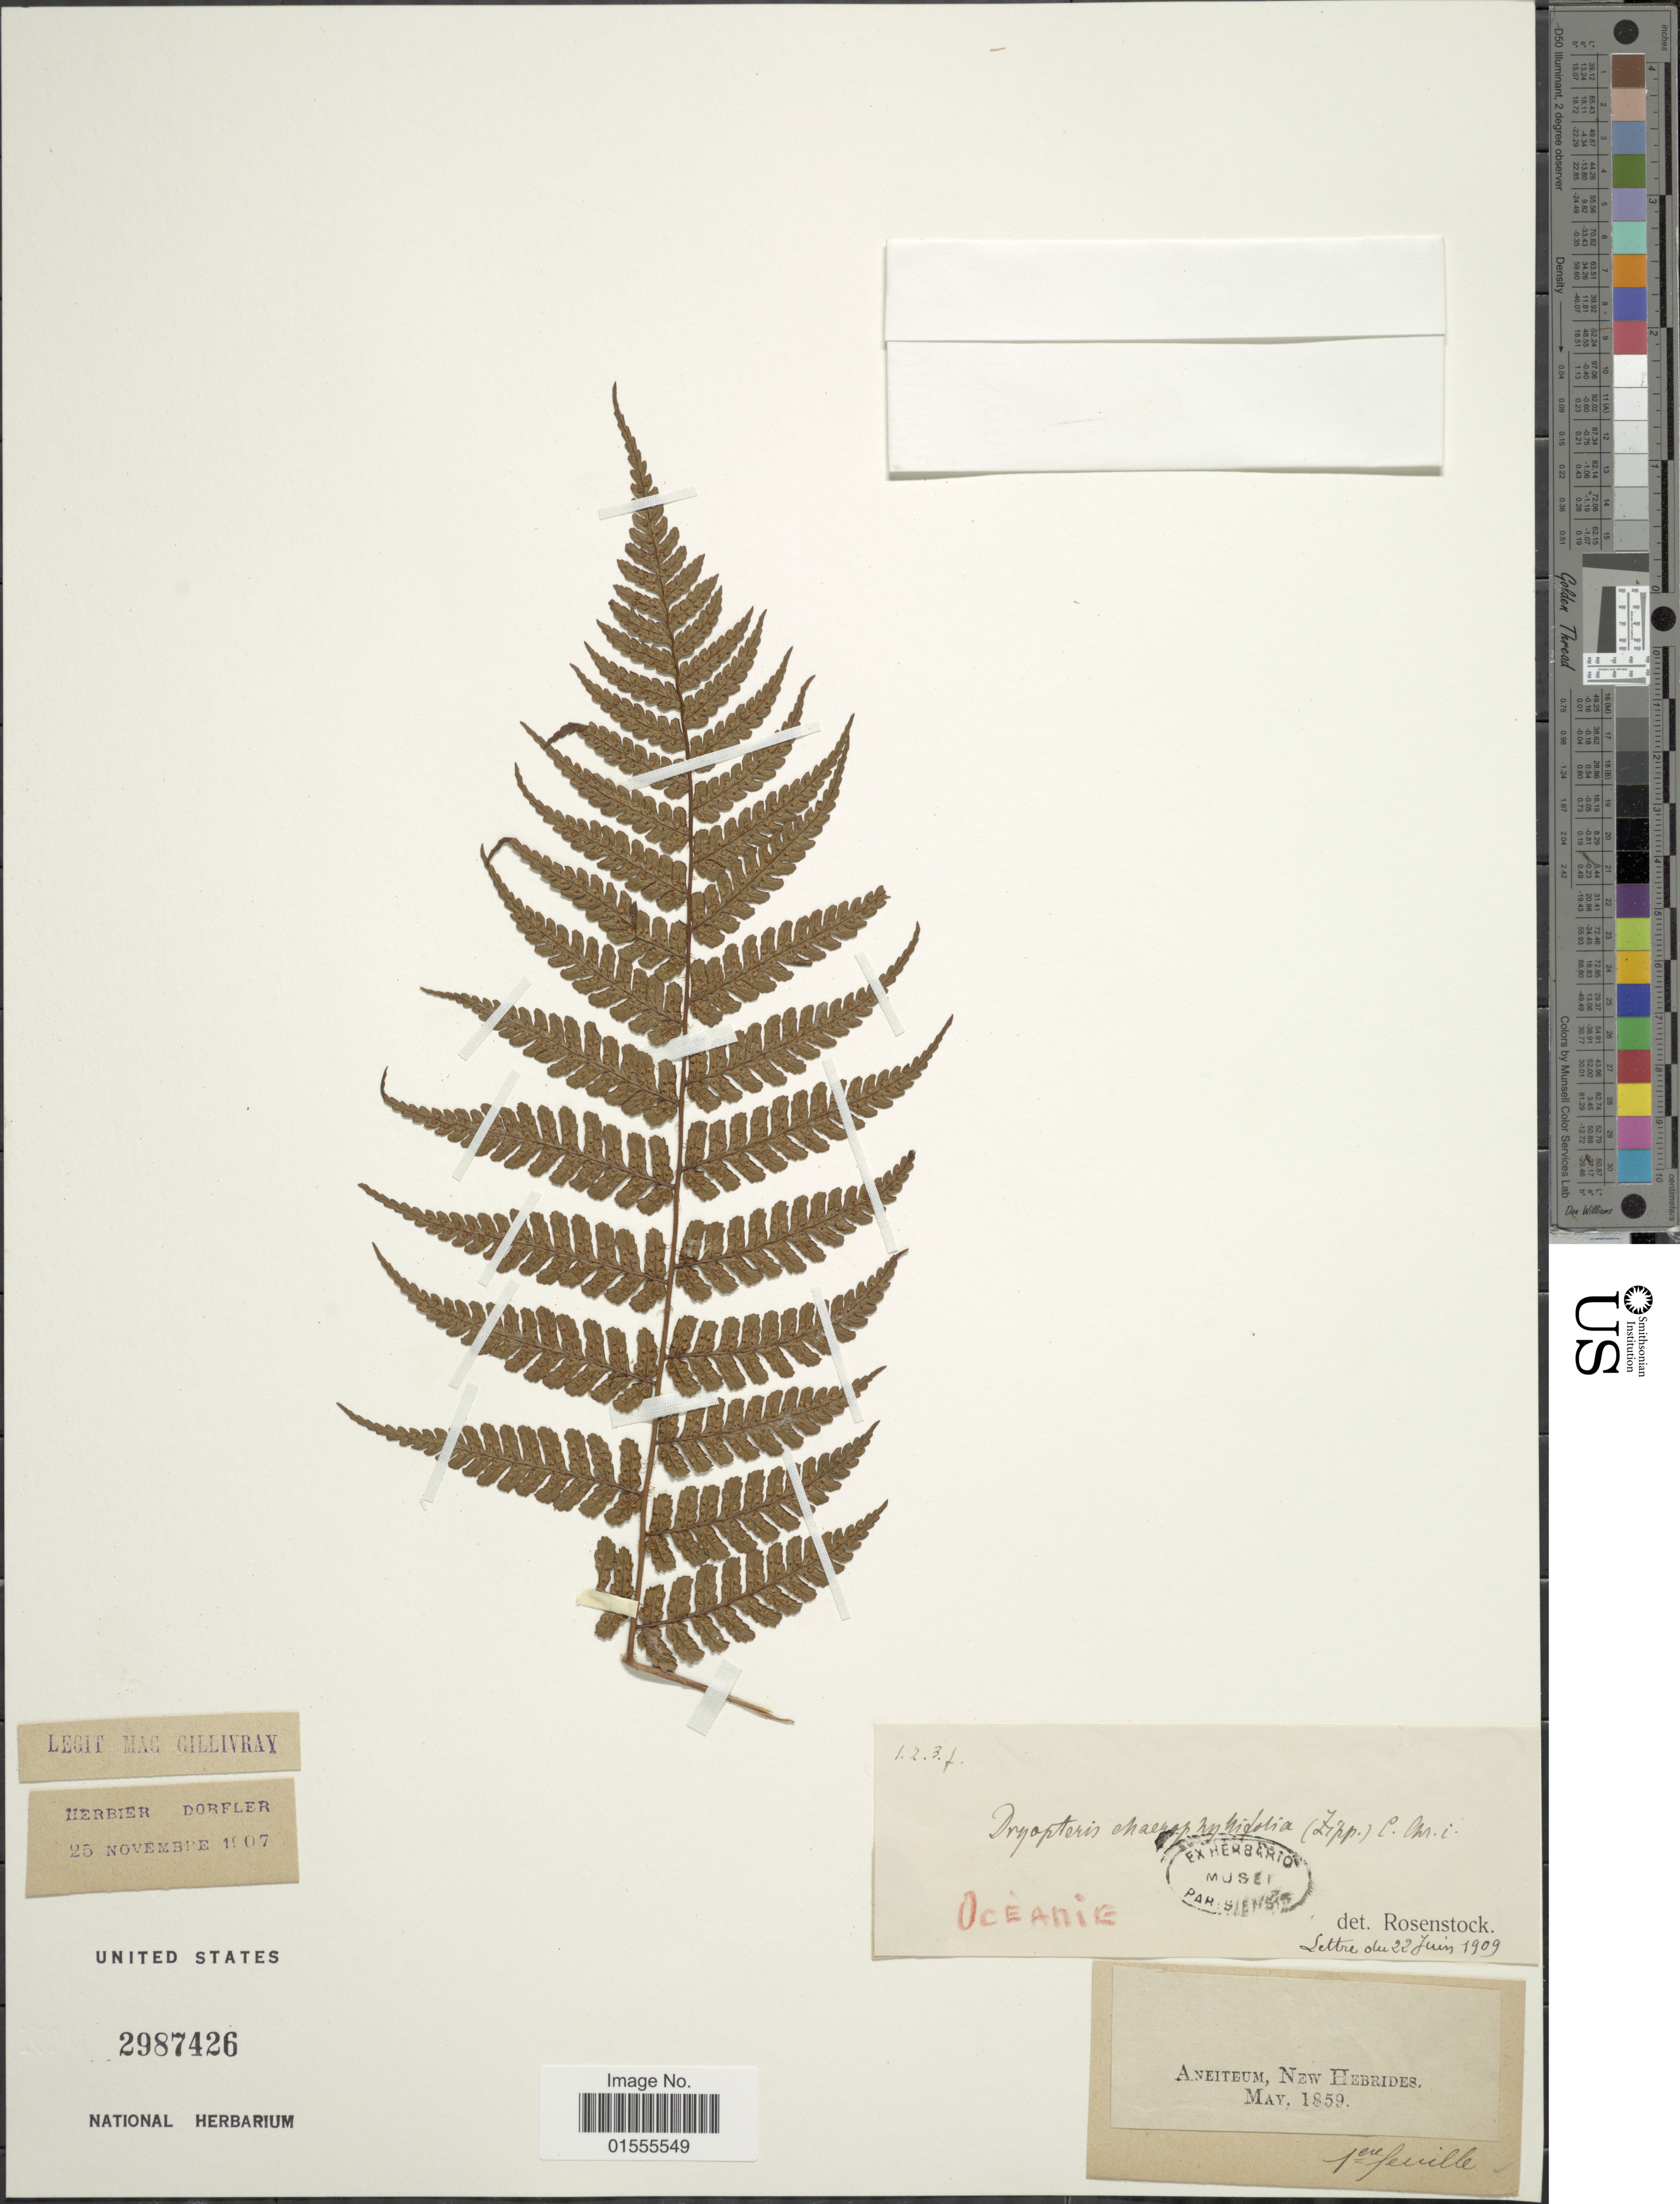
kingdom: Plantae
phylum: Tracheophyta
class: Polypodiopsida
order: Polypodiales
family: Dryopteridaceae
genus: Dryopteris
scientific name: Dryopteris arborescens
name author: Kuntze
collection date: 1859-05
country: Vanuatu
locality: Aneiteum, New Hebrides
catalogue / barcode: US 2987426